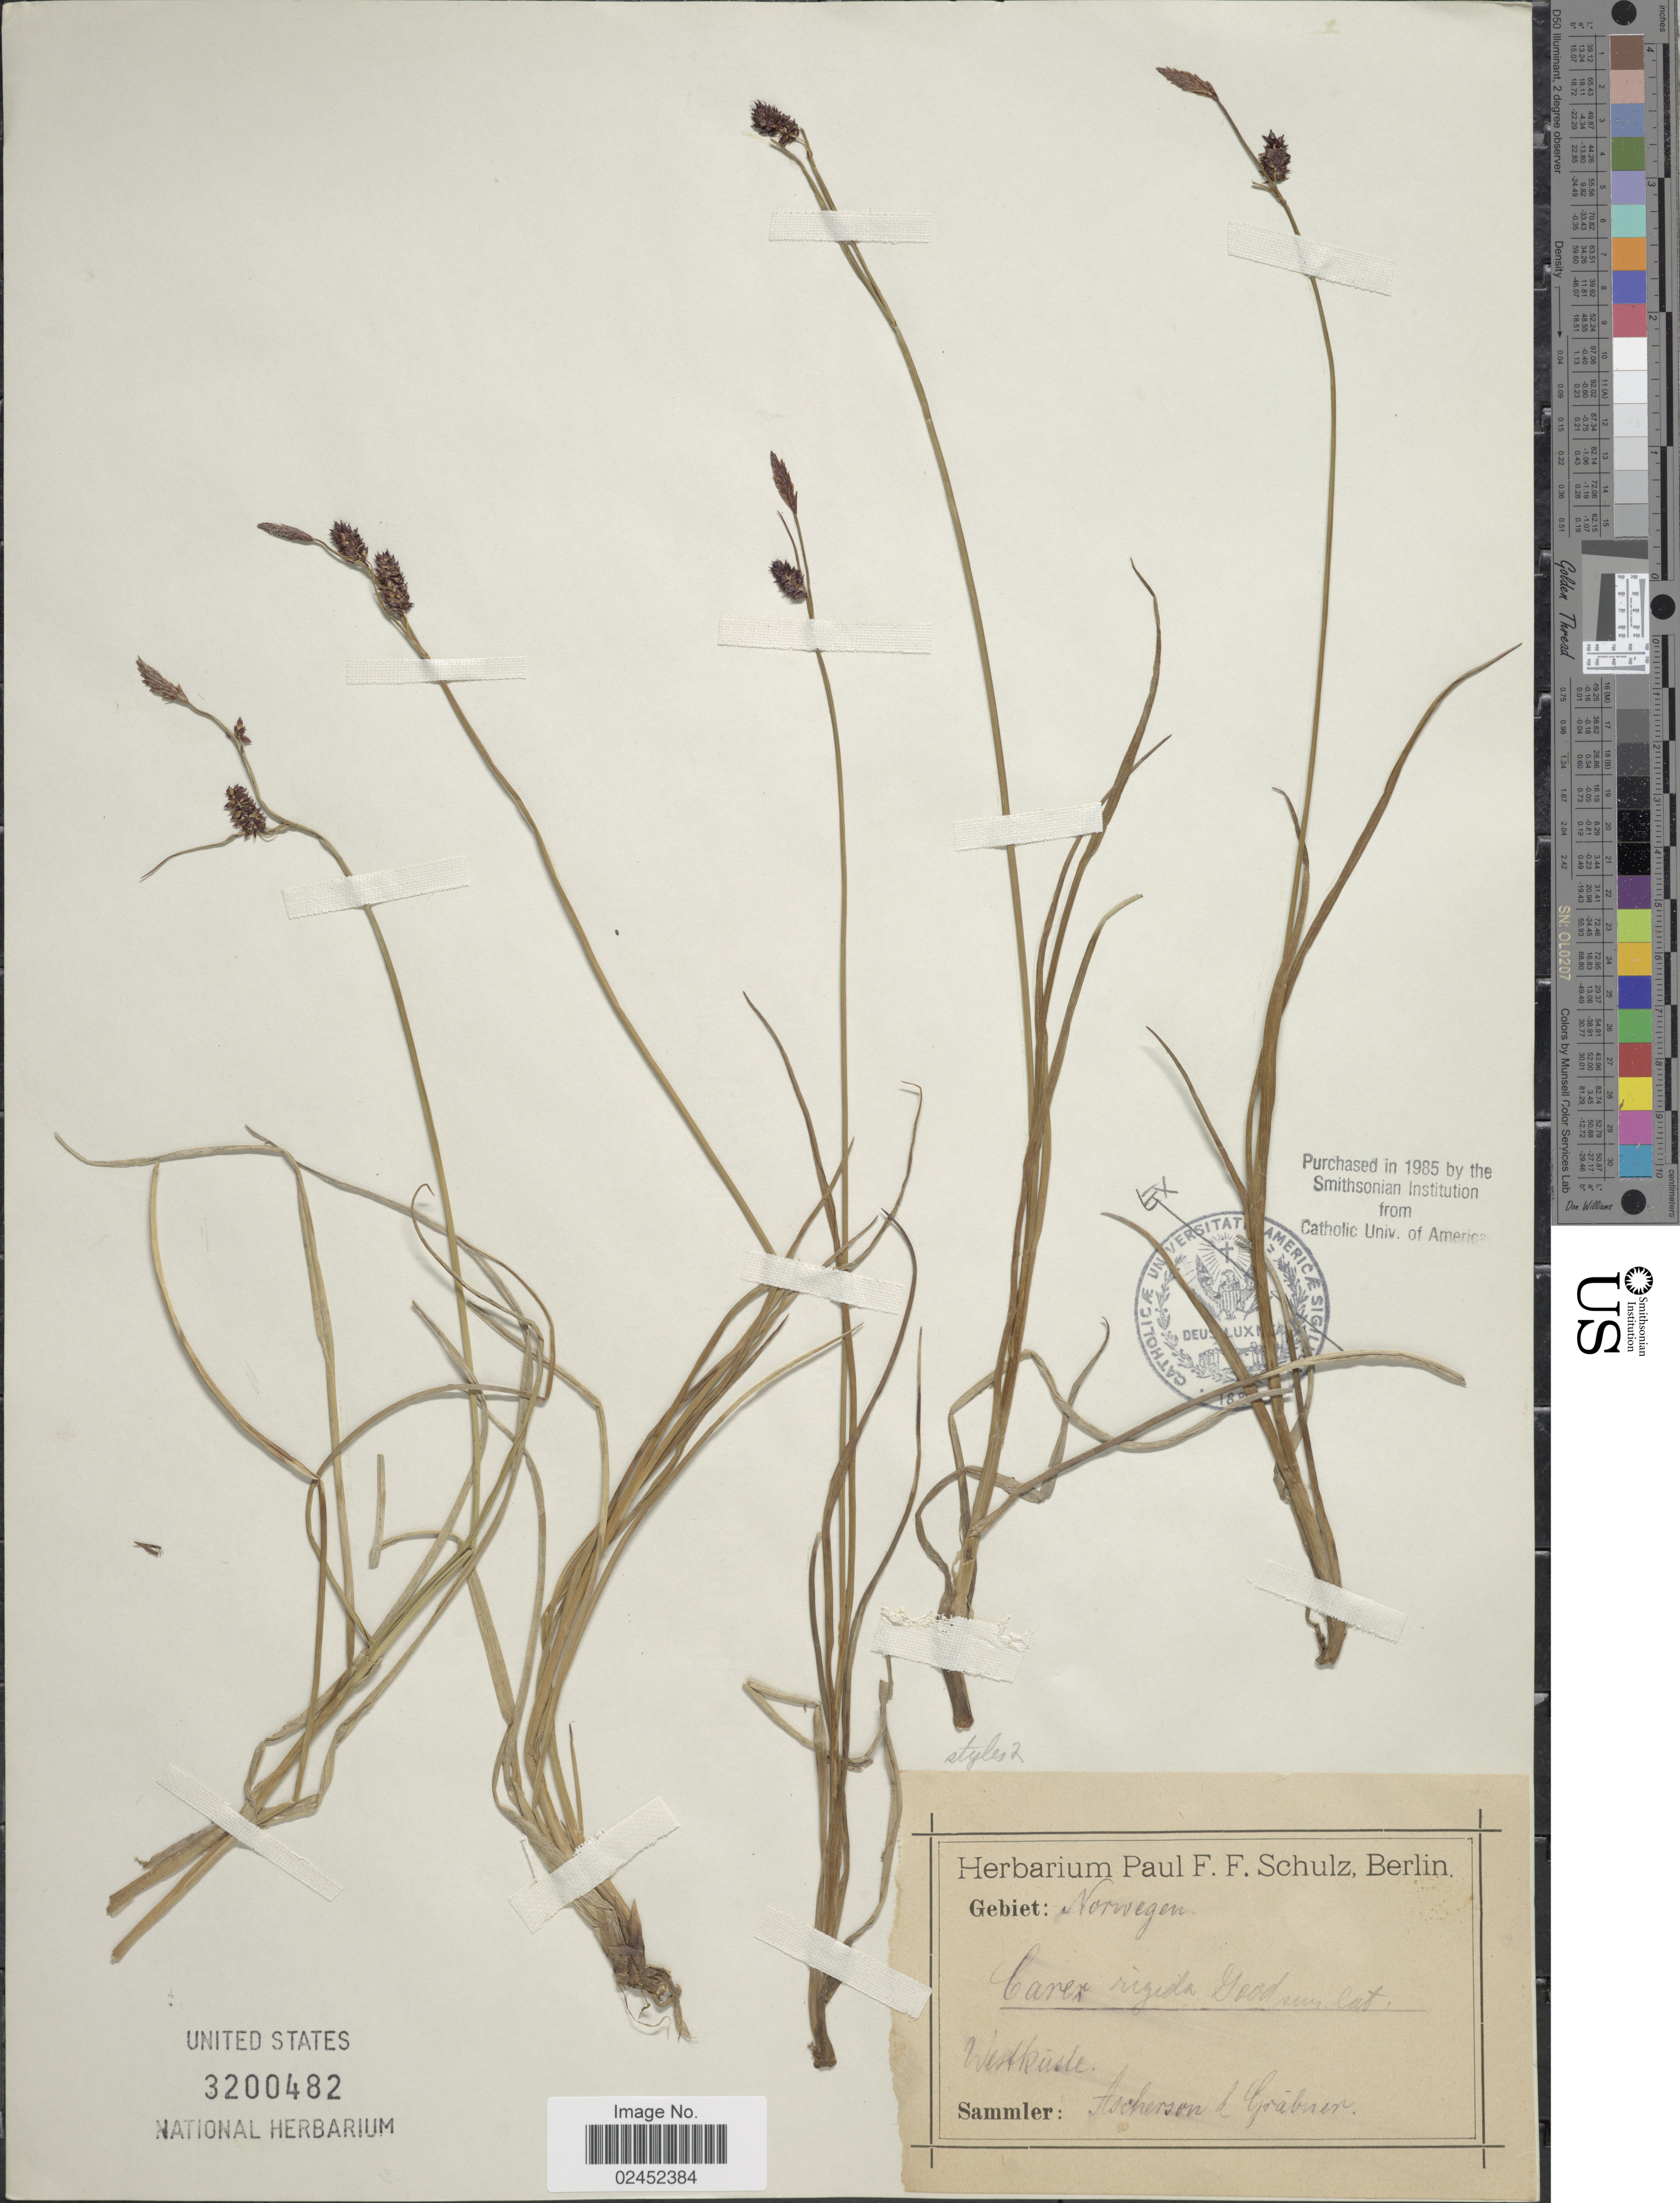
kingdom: Plantae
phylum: Tracheophyta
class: Liliopsida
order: Poales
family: Cyperaceae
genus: Carex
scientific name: Carex saxatilis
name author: L.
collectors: Ascherson & Grabner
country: Norway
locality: Norwegen, Westkuste.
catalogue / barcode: US 3200482